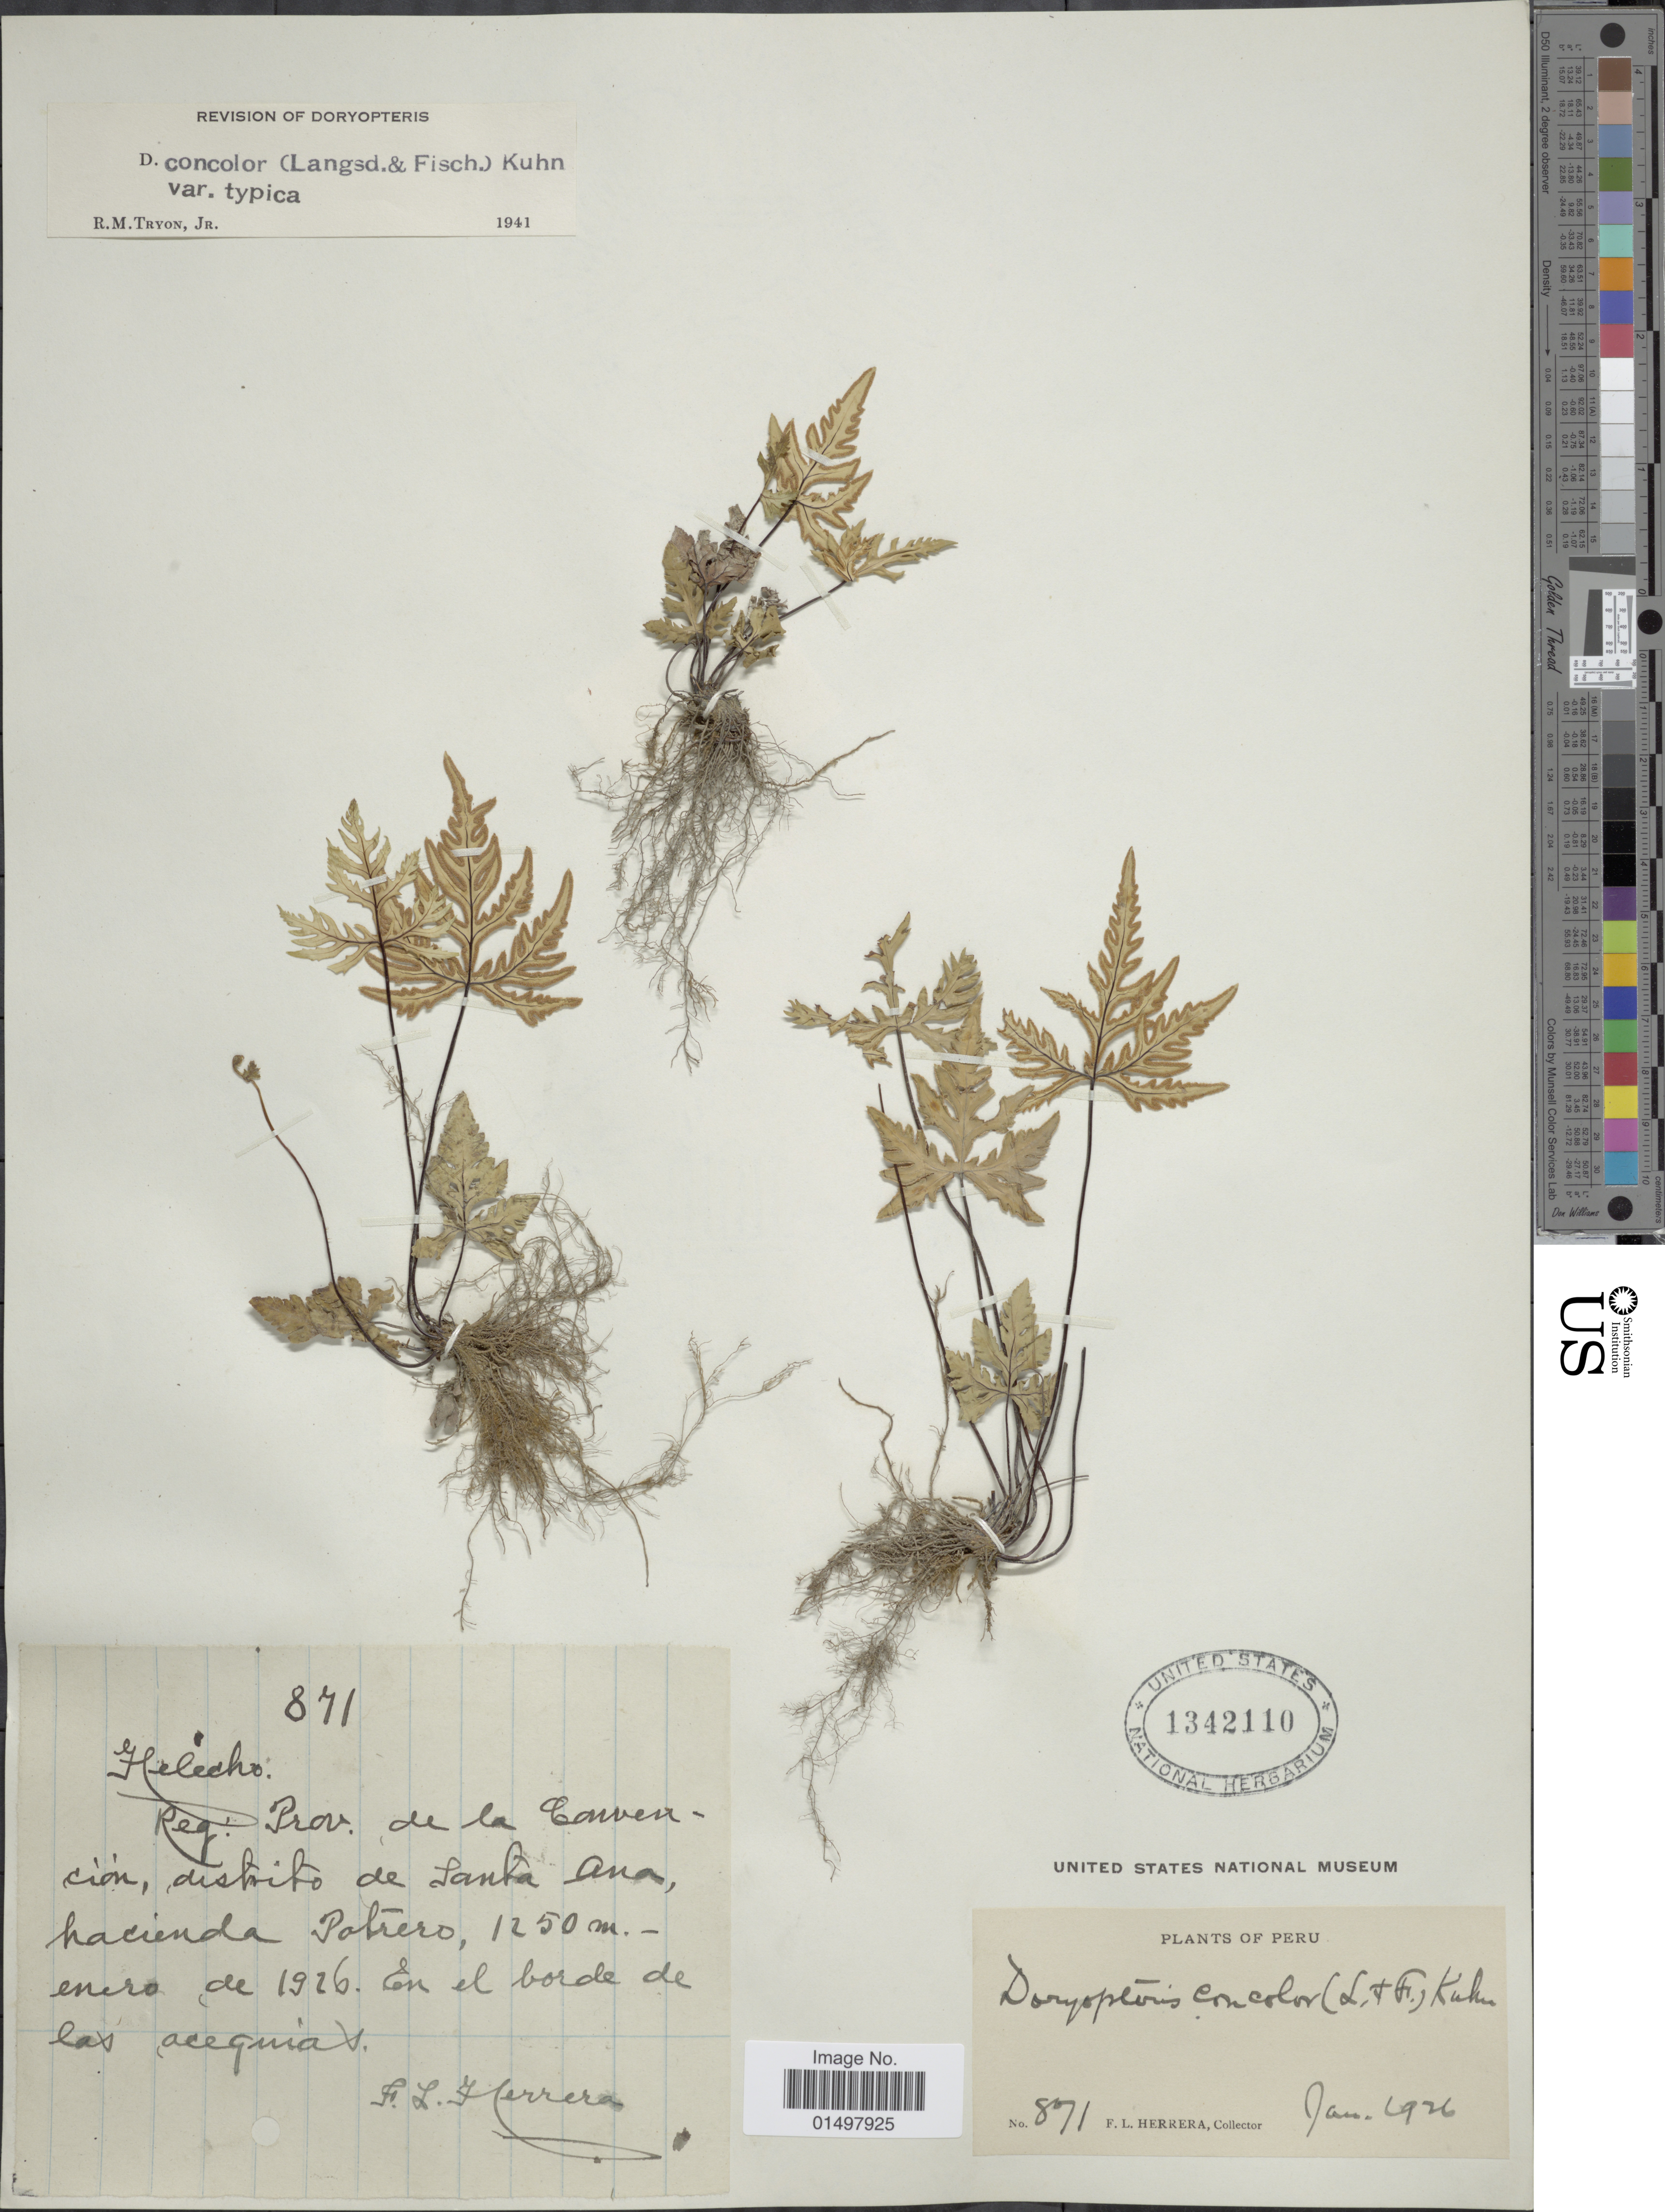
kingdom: Plantae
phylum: Tracheophyta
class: Polypodiopsida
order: Polypodiales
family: Pteridaceae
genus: Doryopteris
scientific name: Doryopteris concolor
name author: (Langsd. & Fisch.) Kuhn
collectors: F. L. Herrera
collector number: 871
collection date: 1926-01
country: Peru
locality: Reg: Prov. de la Convencion, distrito de Santa Ana, hacienda Patrero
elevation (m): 1250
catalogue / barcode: US 1342110